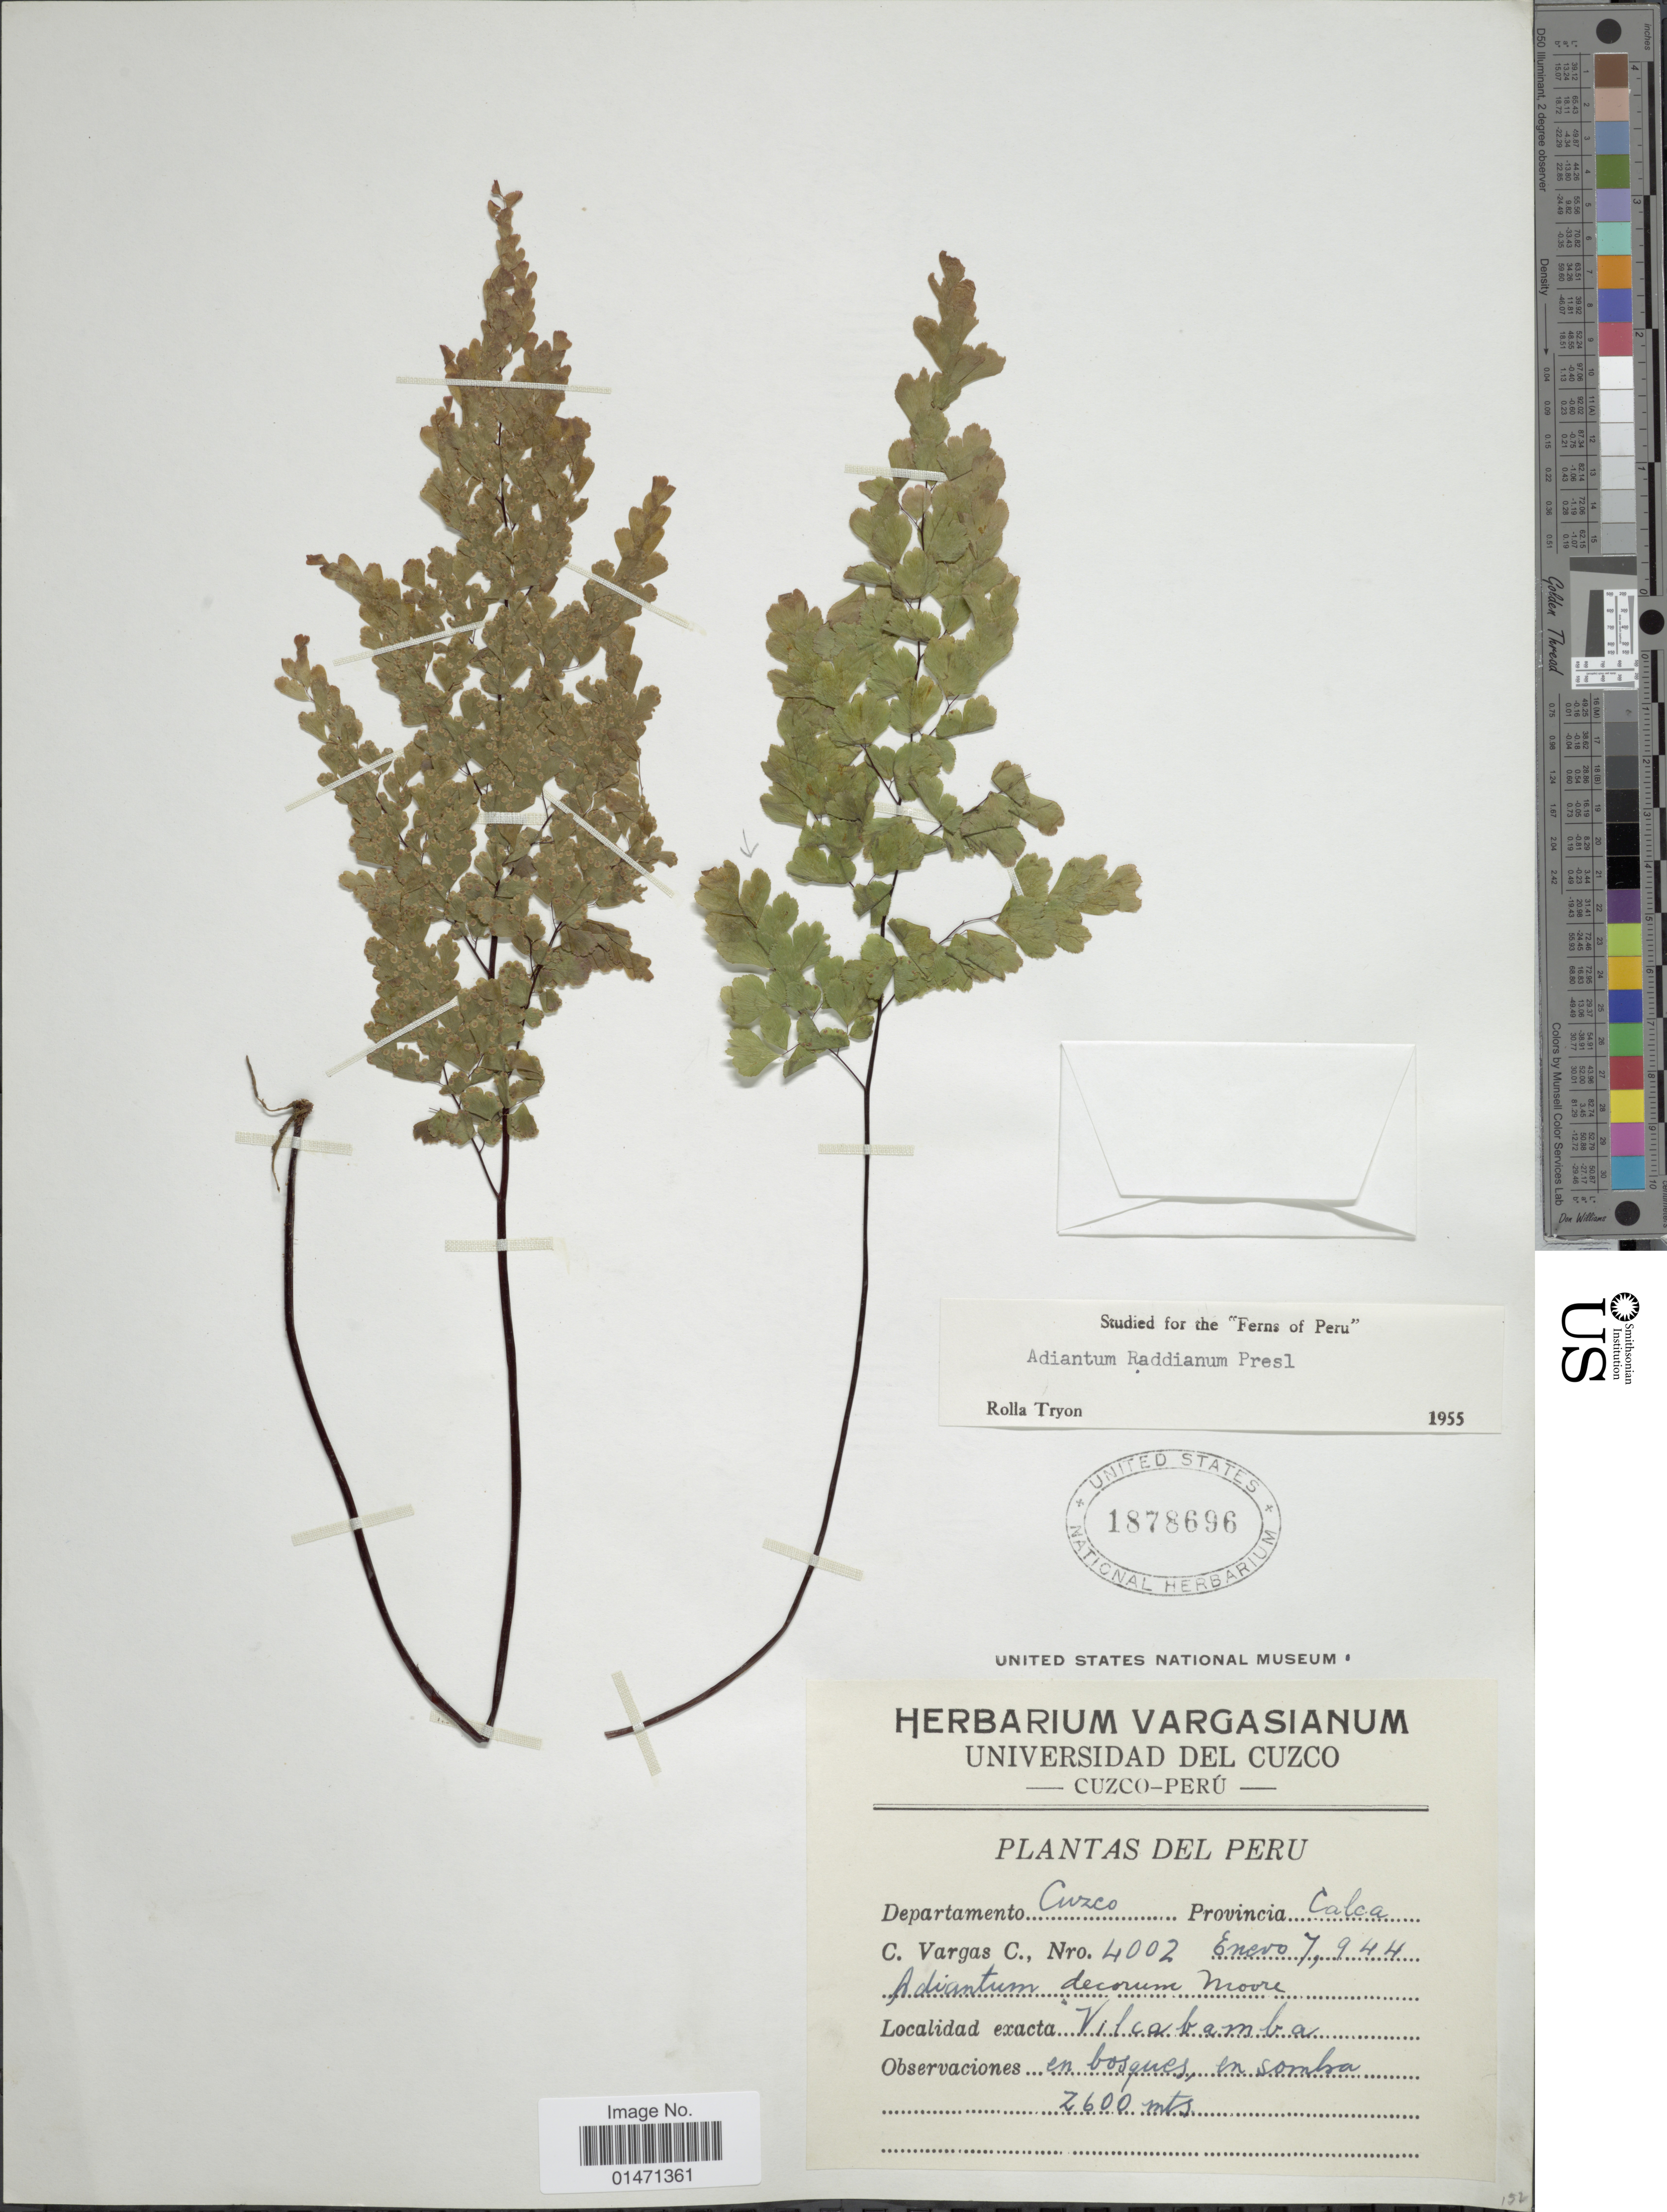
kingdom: Plantae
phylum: Tracheophyta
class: Polypodiopsida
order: Polypodiales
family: Pteridaceae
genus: Adiantum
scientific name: Adiantum raddianum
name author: C. Presl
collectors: C. Vargas Calderón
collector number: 4002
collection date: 1944-01-07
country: Peru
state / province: Cusco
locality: Departamento Cuzco, Provincia Calca, Vilcabamba en bosques en sombra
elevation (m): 2600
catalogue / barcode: US 1878696